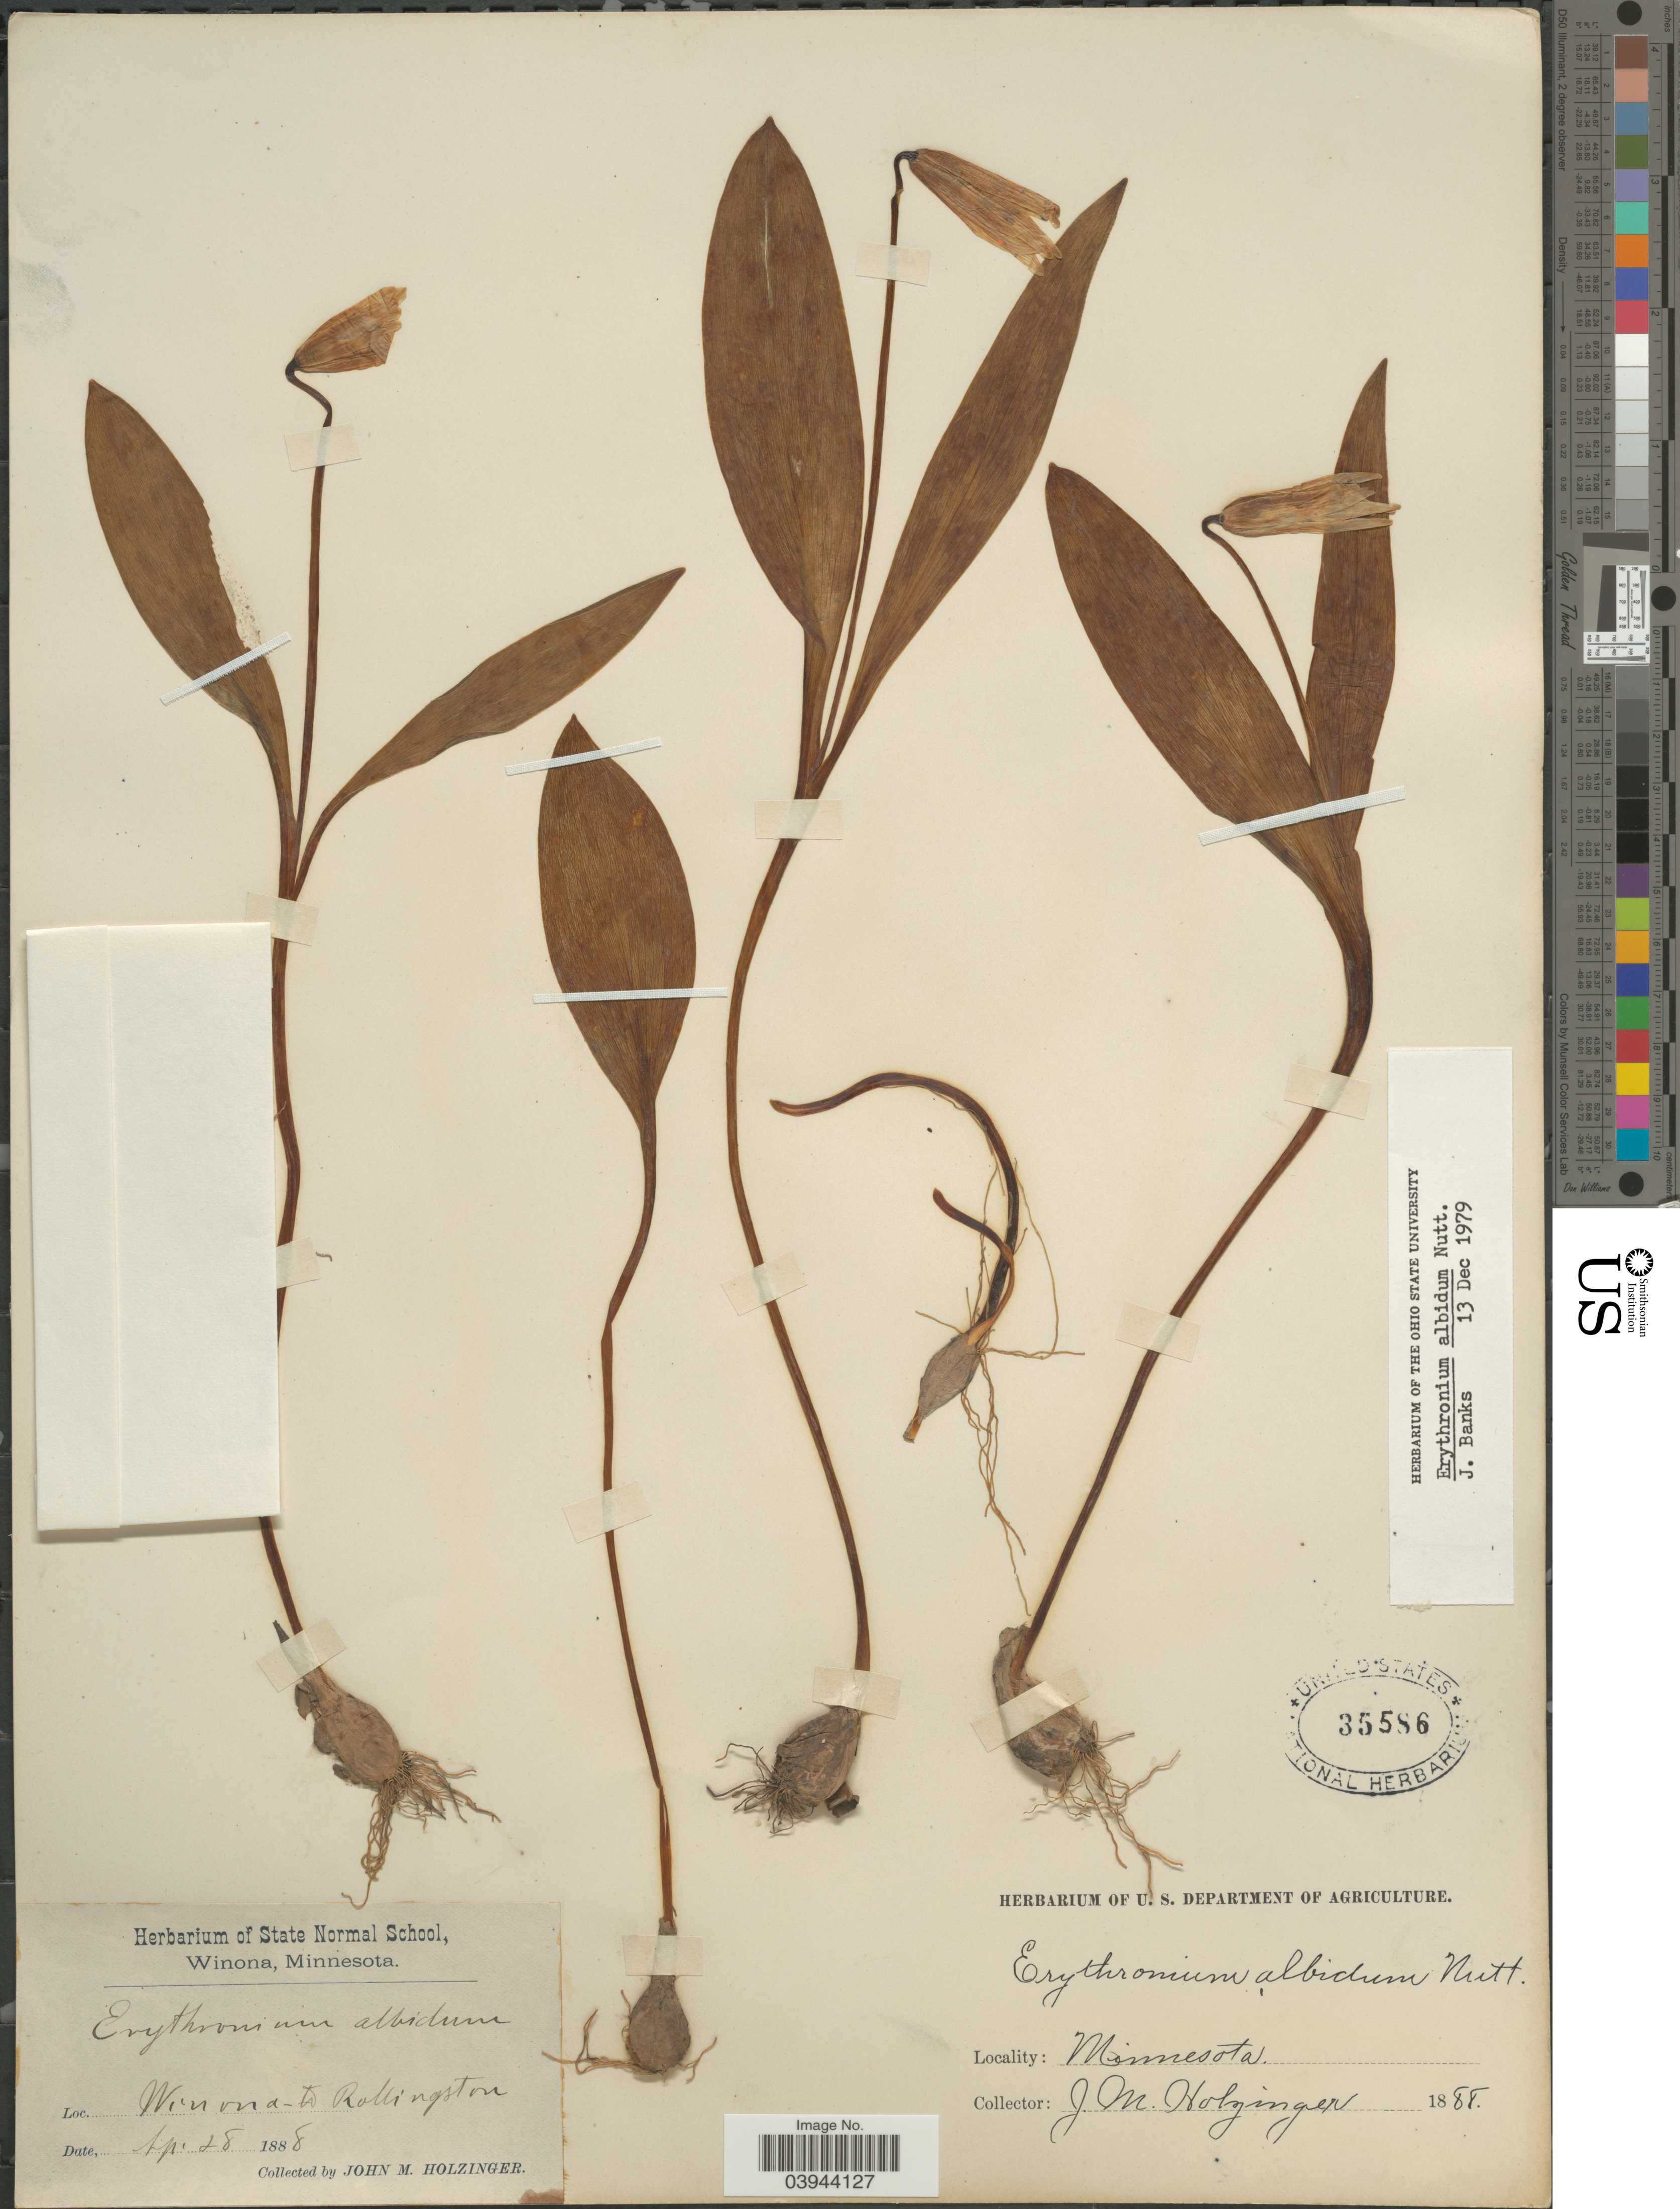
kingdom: Plantae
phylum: Tracheophyta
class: Liliopsida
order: Liliales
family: Liliaceae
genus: Erythronium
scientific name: Erythronium albidum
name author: Nutt.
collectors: J. M. Holzinger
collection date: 1888-04-28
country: United States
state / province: Minnesota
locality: Winona- to Rollingston.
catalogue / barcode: US 35586